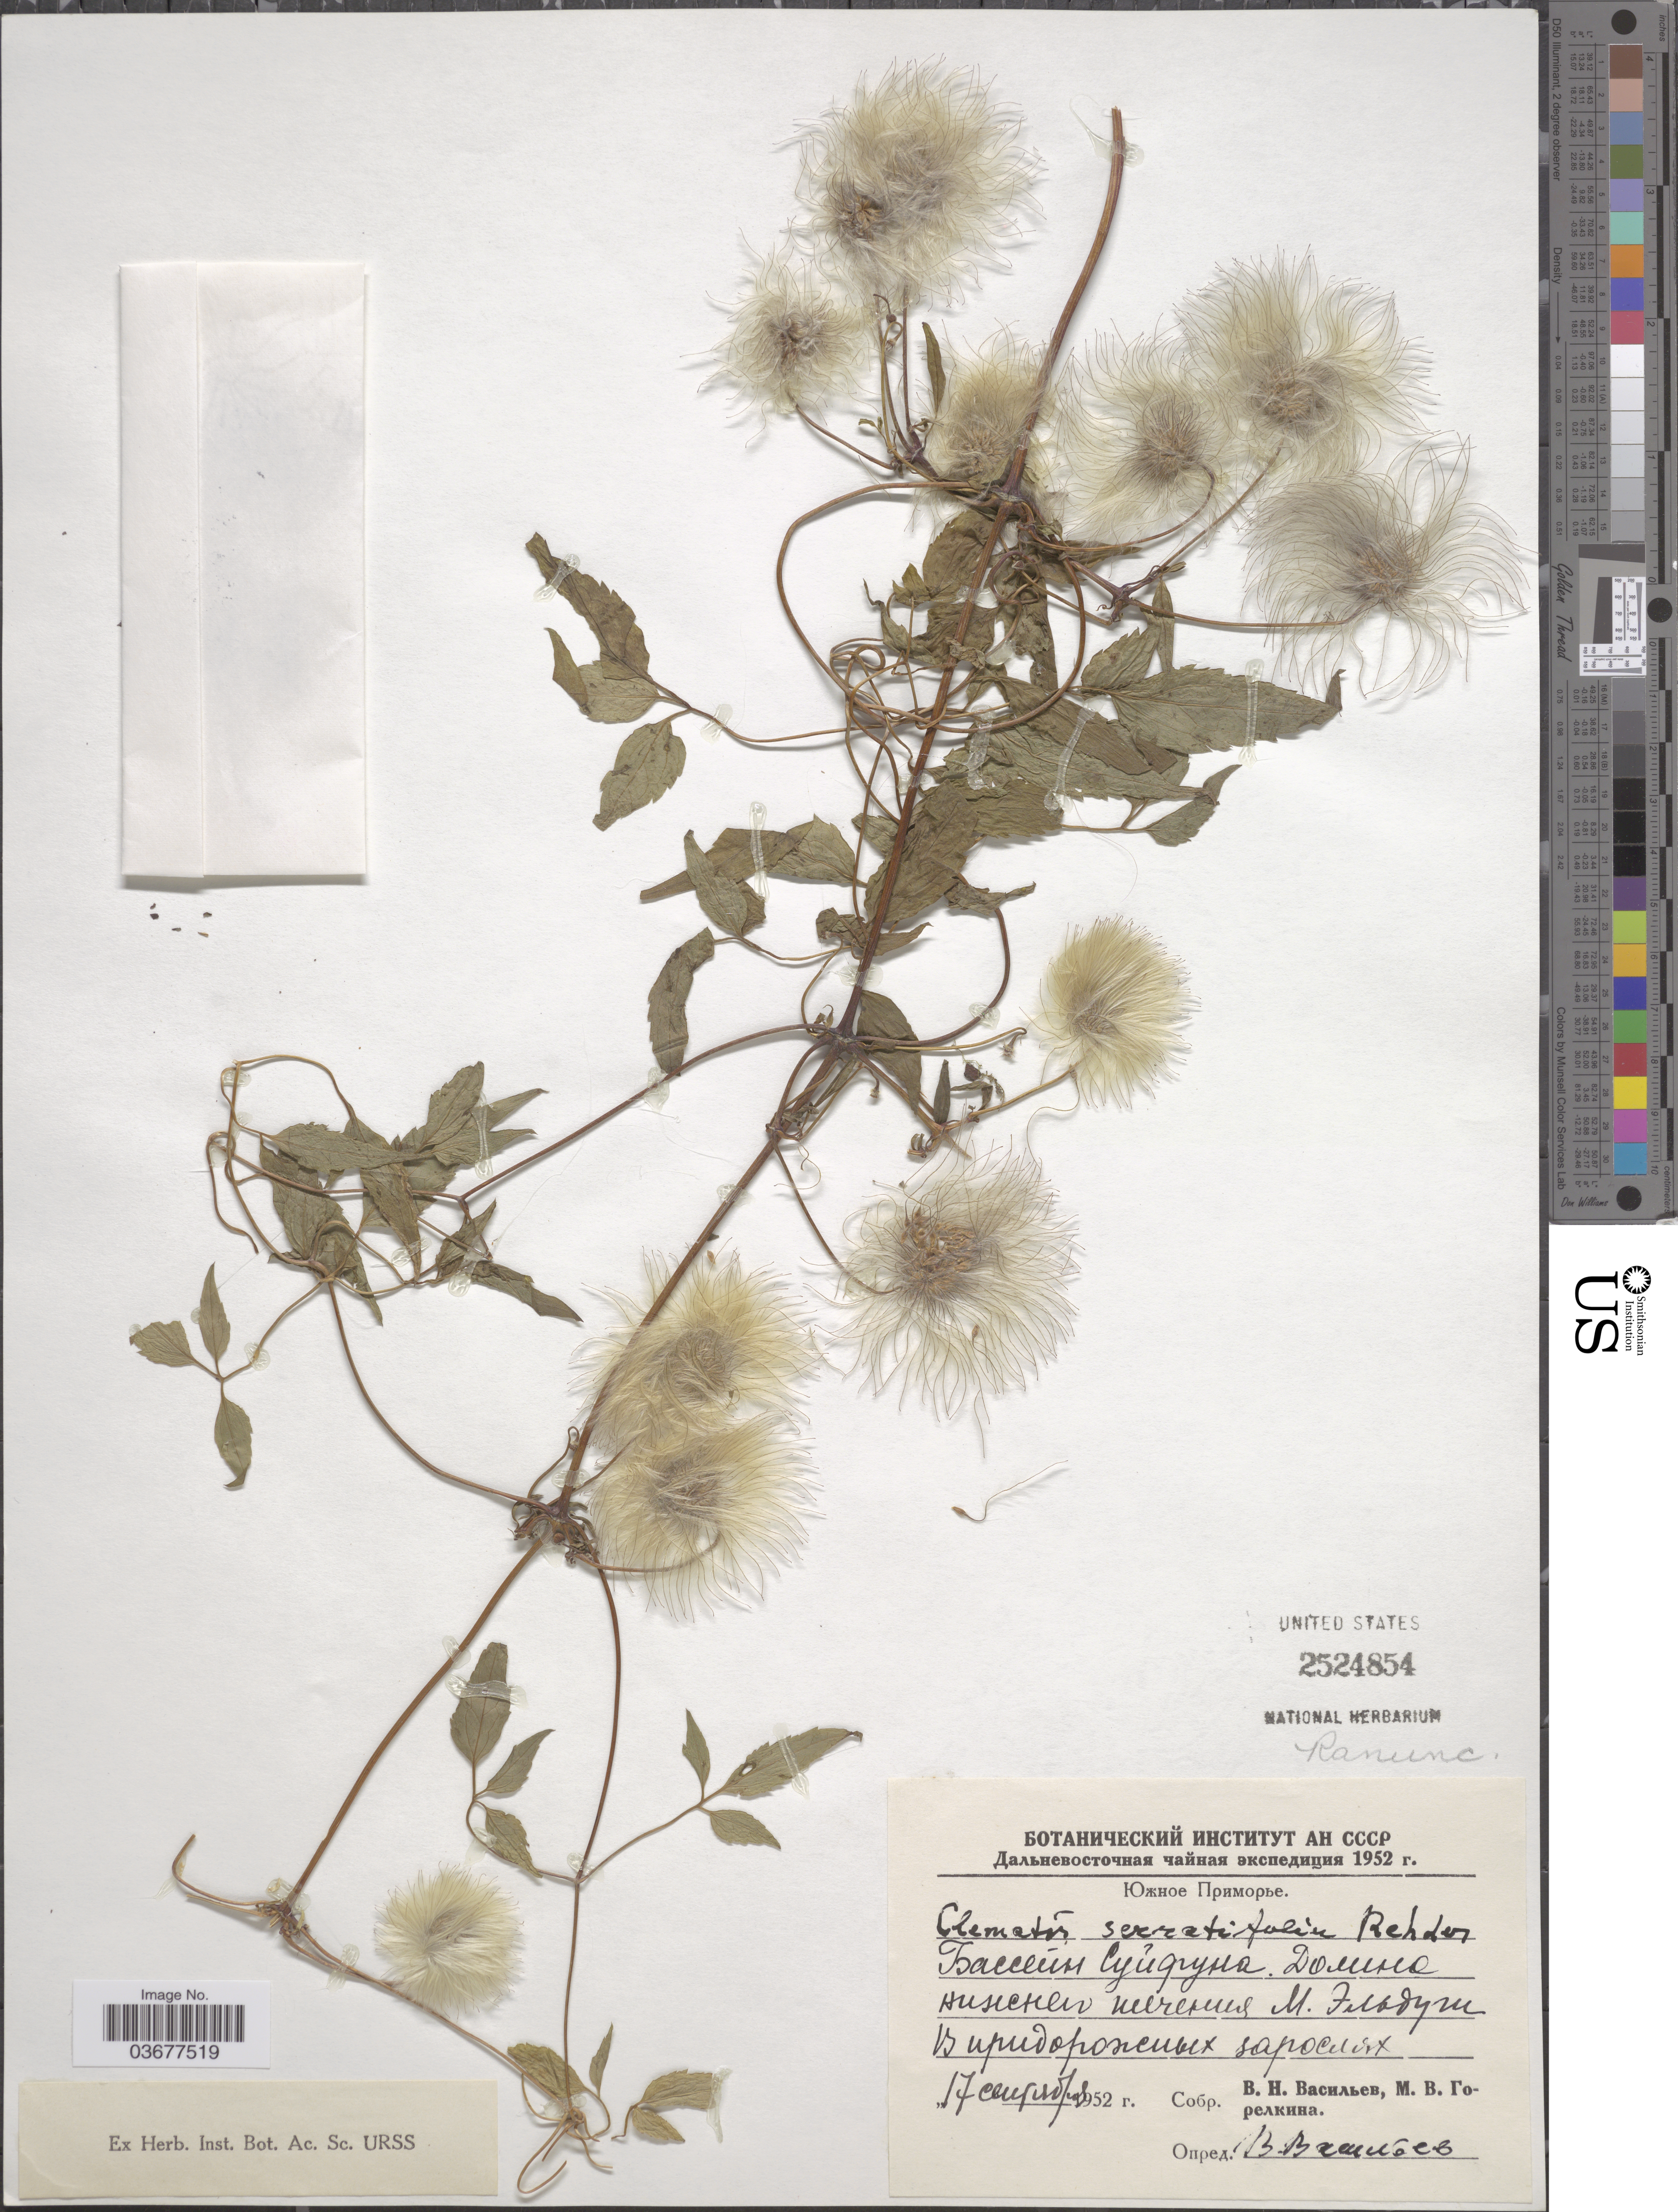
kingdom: Plantae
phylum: Tracheophyta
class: Magnoliopsida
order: Ranunculales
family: Ranunculaceae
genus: Clematis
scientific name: Clematis serratifolia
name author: Rehder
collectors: V. Vasilev & M. Gorelkina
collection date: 1952-09-17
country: Russian Federation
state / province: Primorsky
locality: Basin of river Saifun, valley of river Elduga.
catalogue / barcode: US 2524854